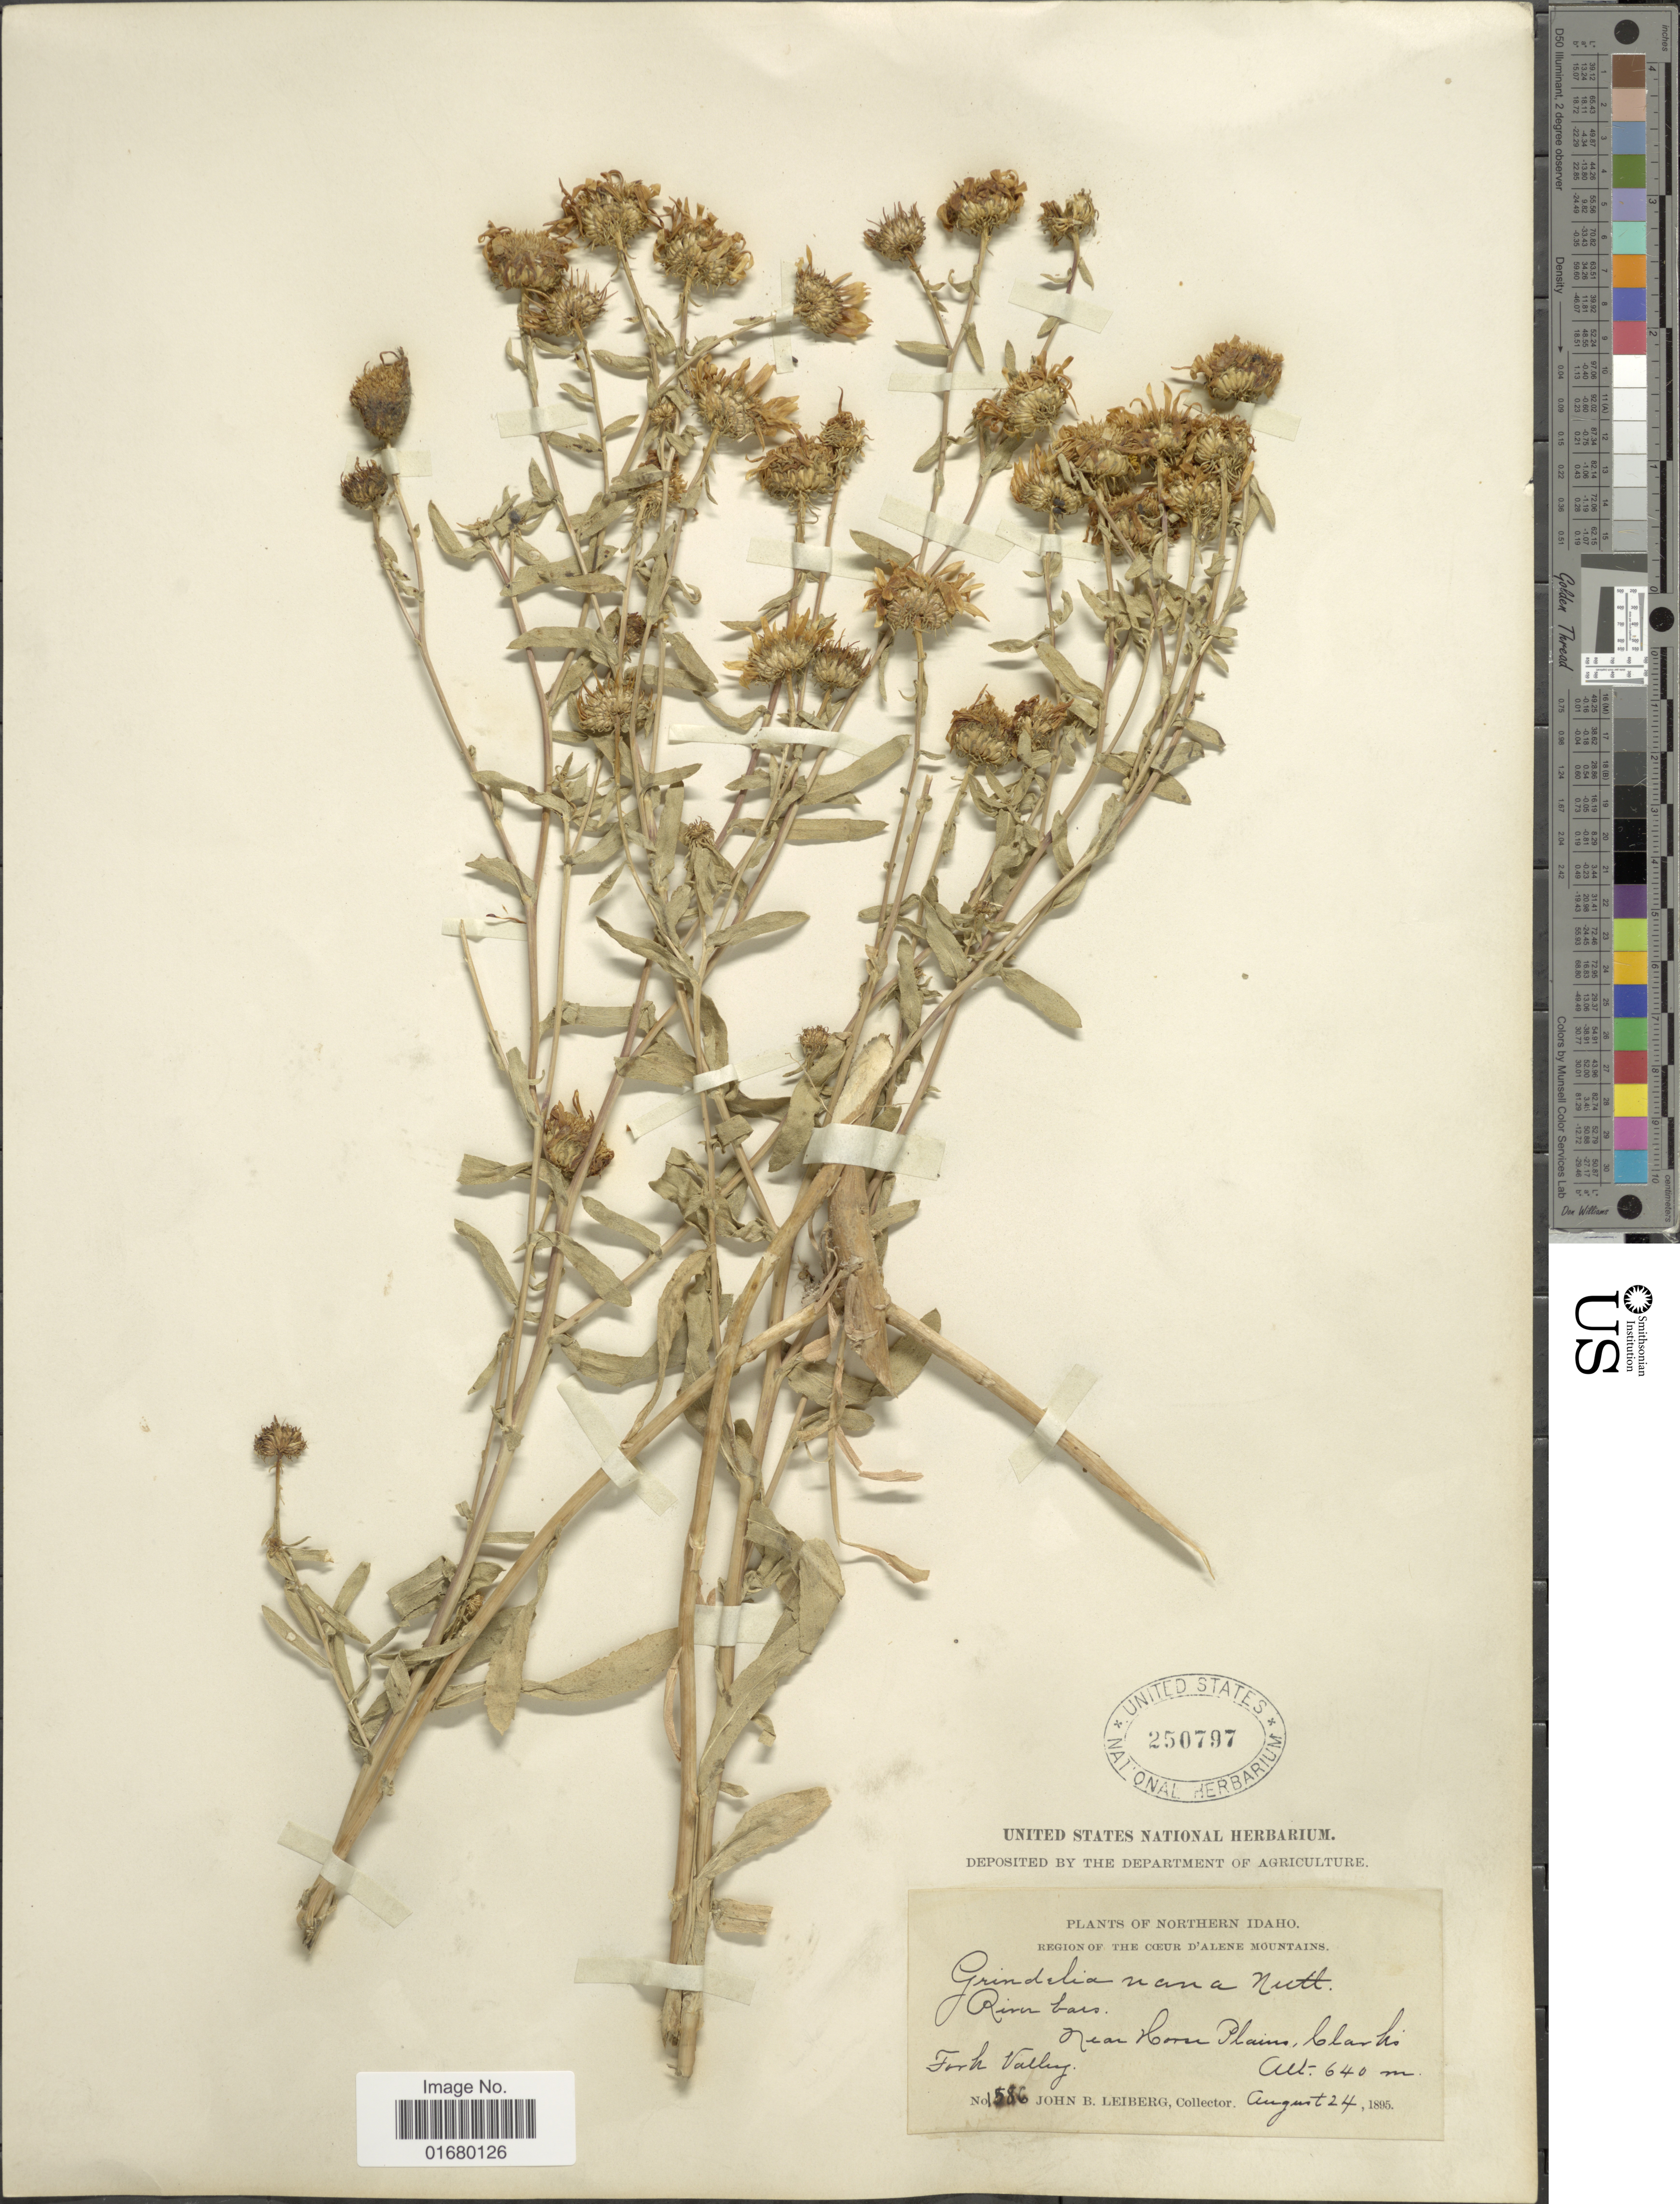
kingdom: Plantae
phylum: Tracheophyta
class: Magnoliopsida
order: Asterales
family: Asteraceae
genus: Grindelia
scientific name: Grindelia perennis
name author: A. Nelson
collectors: J. B. Leiberg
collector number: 1586*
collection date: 1895-08-24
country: United States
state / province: Idaho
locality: Northern Idaho, region of the Coeur D'Alene Mountains. near Horse Plains, Clark's Fork Valley.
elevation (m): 640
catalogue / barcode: US 250797